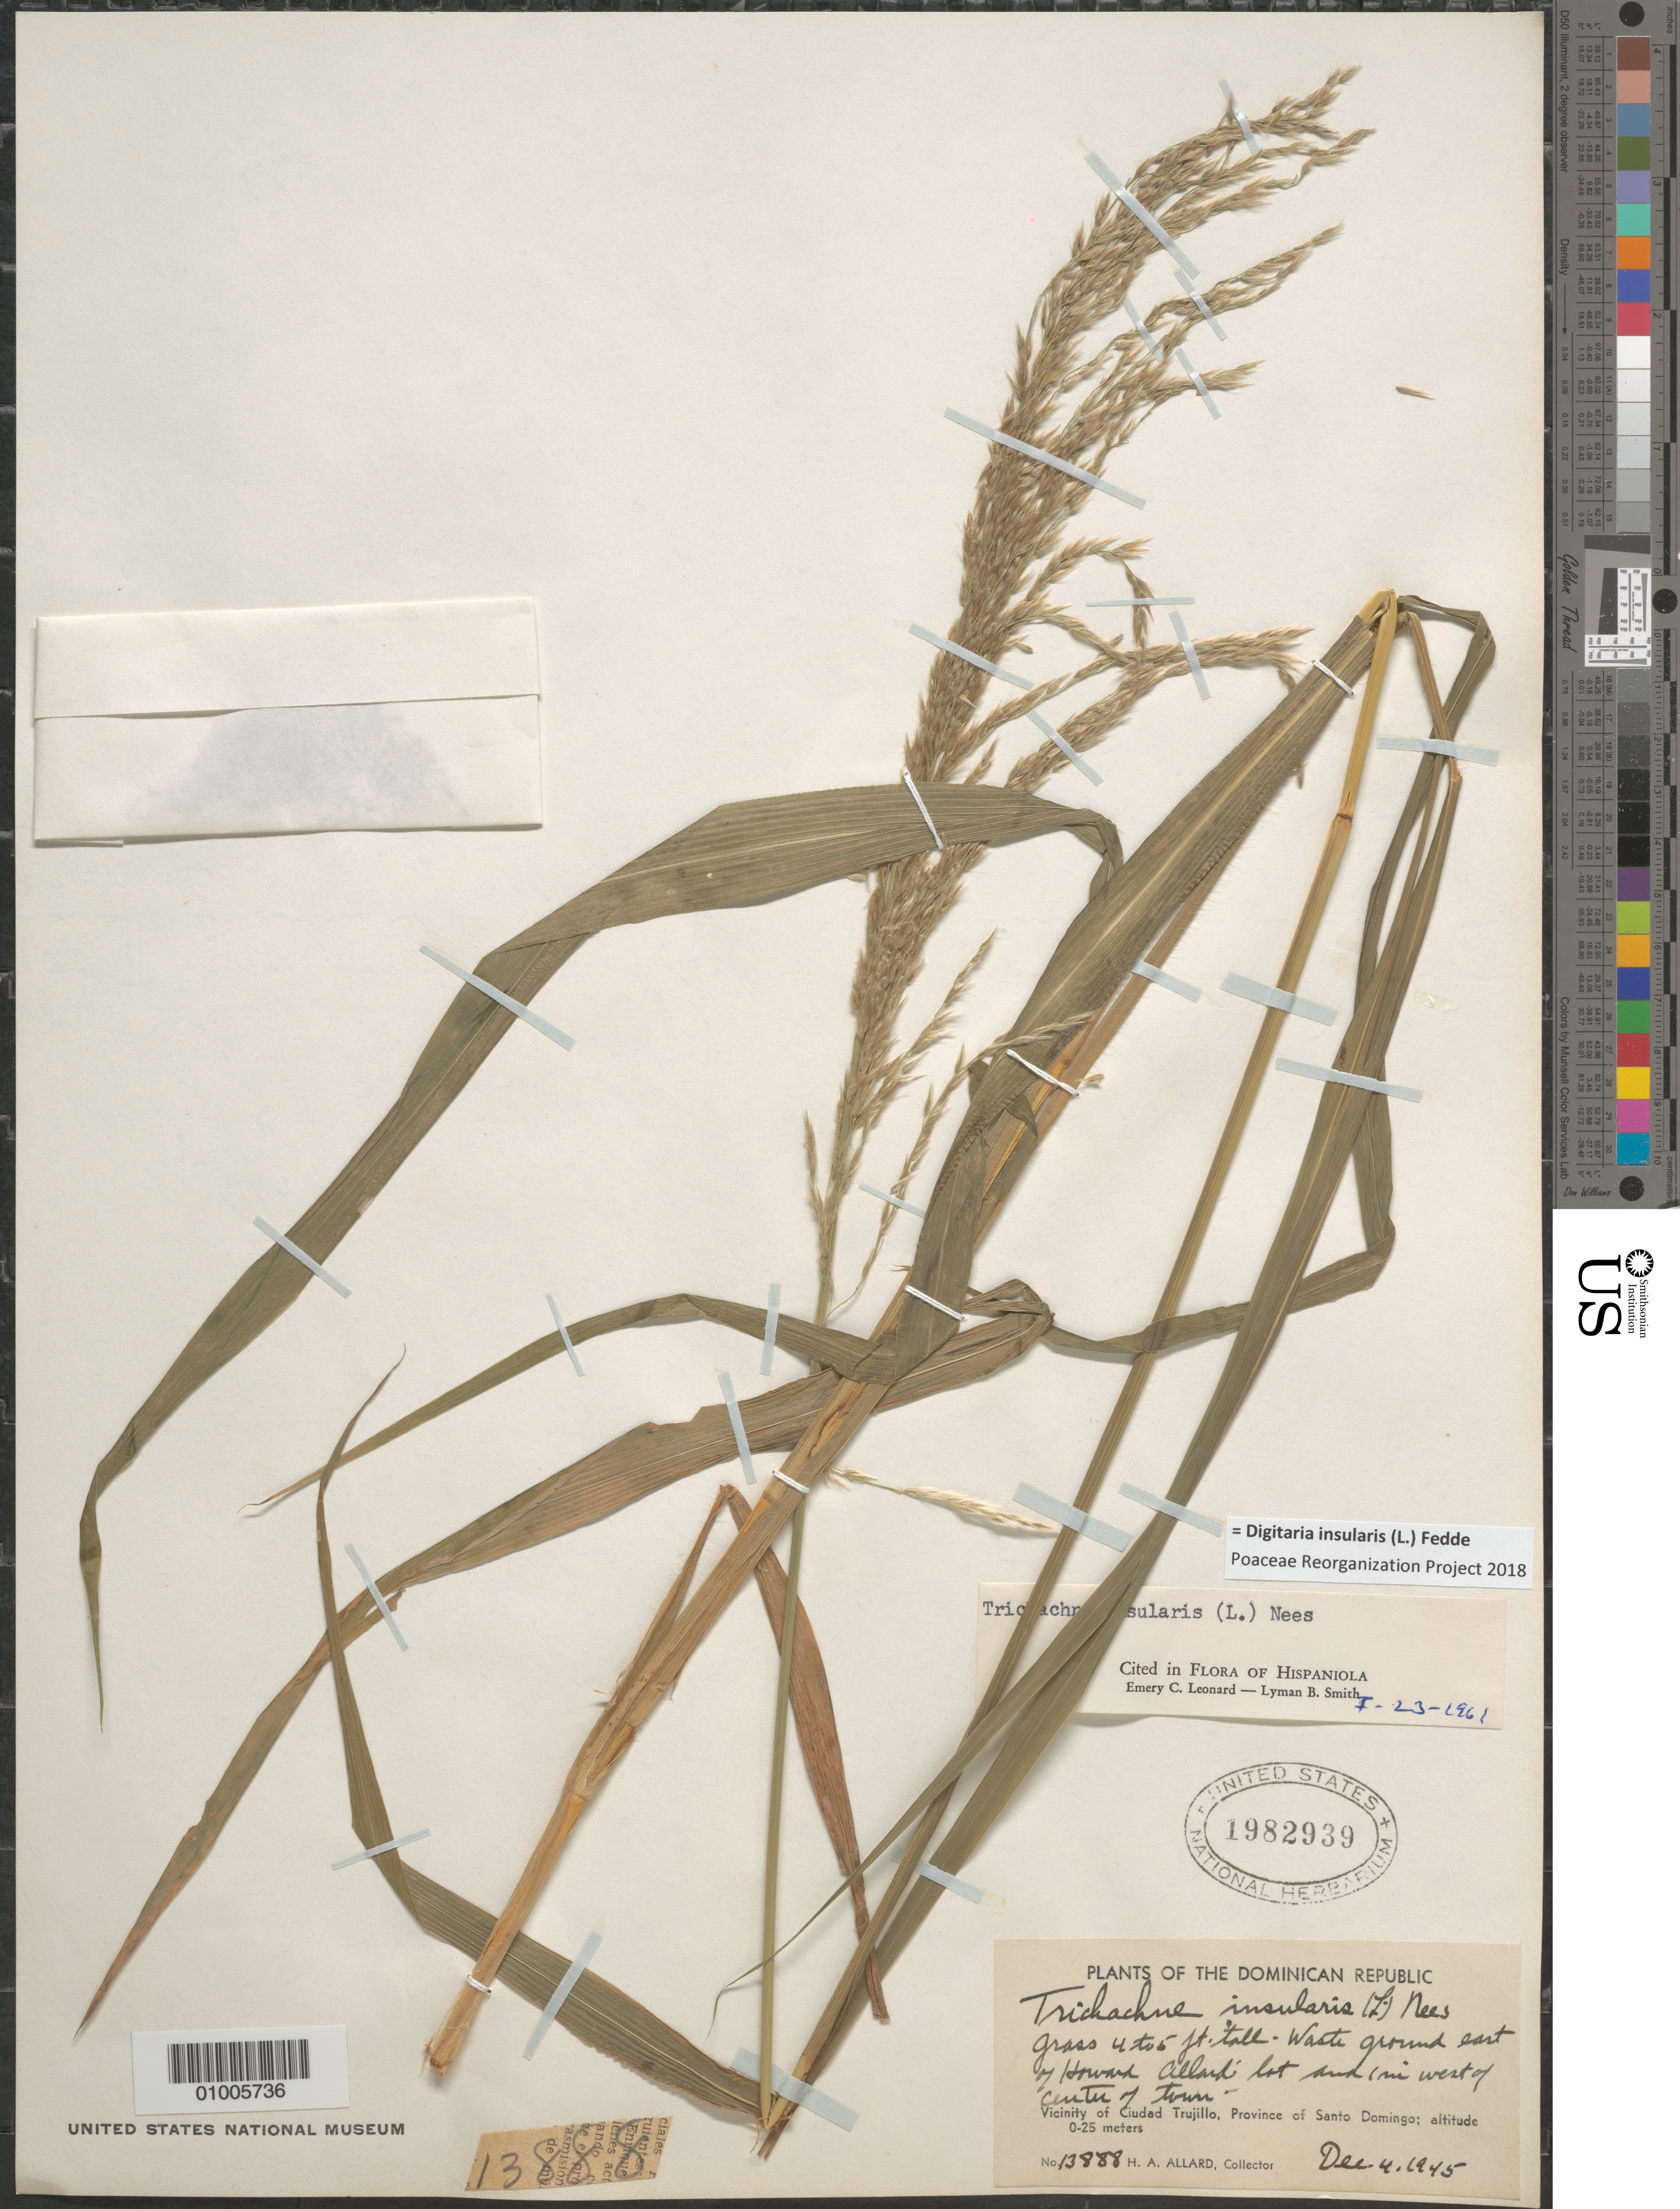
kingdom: Plantae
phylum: Tracheophyta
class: Liliopsida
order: Poales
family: Poaceae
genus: Digitaria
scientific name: Digitaria insularis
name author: (L.) Mez ex Ekman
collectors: H. A. Allard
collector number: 13888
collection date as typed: Dec 1945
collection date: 1945-12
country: Dominican Republic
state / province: La Vega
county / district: Santo Domingo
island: Hispaniola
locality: Vicinity of ciudad Trujillo,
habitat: waste ground of lot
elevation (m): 0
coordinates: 0 N, 0 E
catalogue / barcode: US 1982939